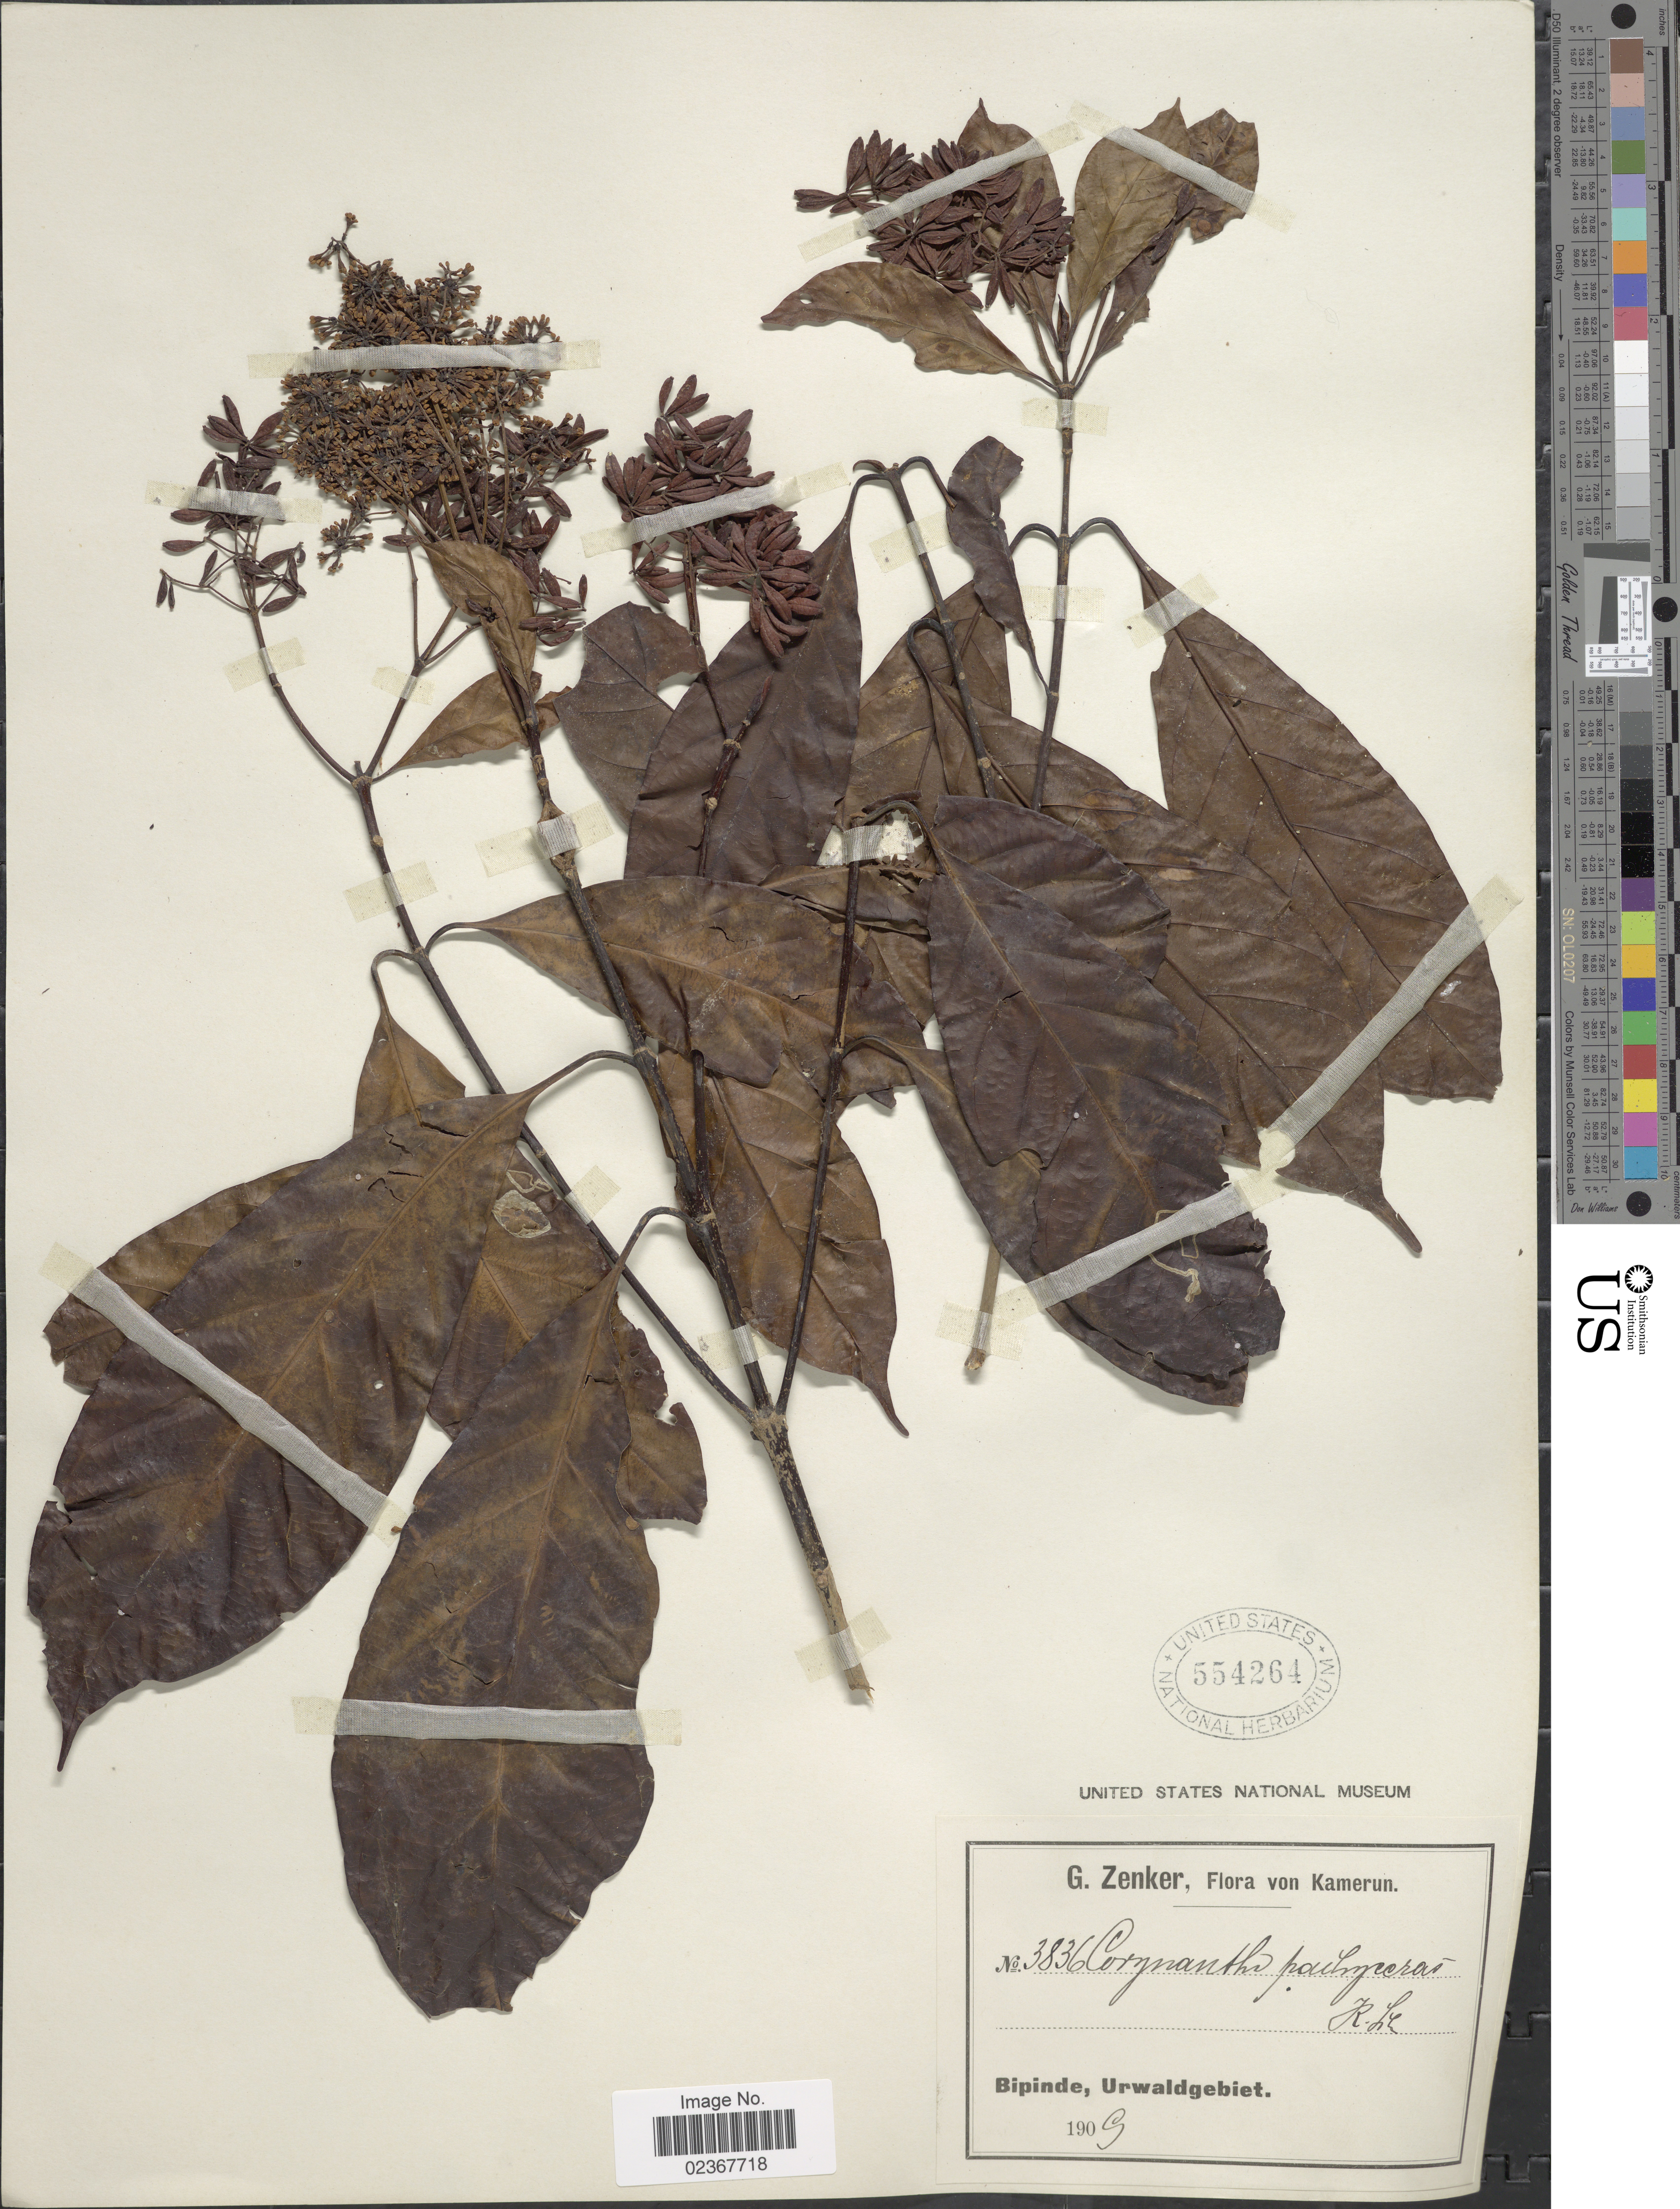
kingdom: Plantae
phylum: Tracheophyta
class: Magnoliopsida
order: Gentianales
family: Rubiaceae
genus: Corynanthe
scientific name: Corynanthe pachyceras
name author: K. Schum.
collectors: G. A. Zenker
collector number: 3836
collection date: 1909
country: Cameroon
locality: Kamerun, Bipinde, Urwaldgebiet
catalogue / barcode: US 554264